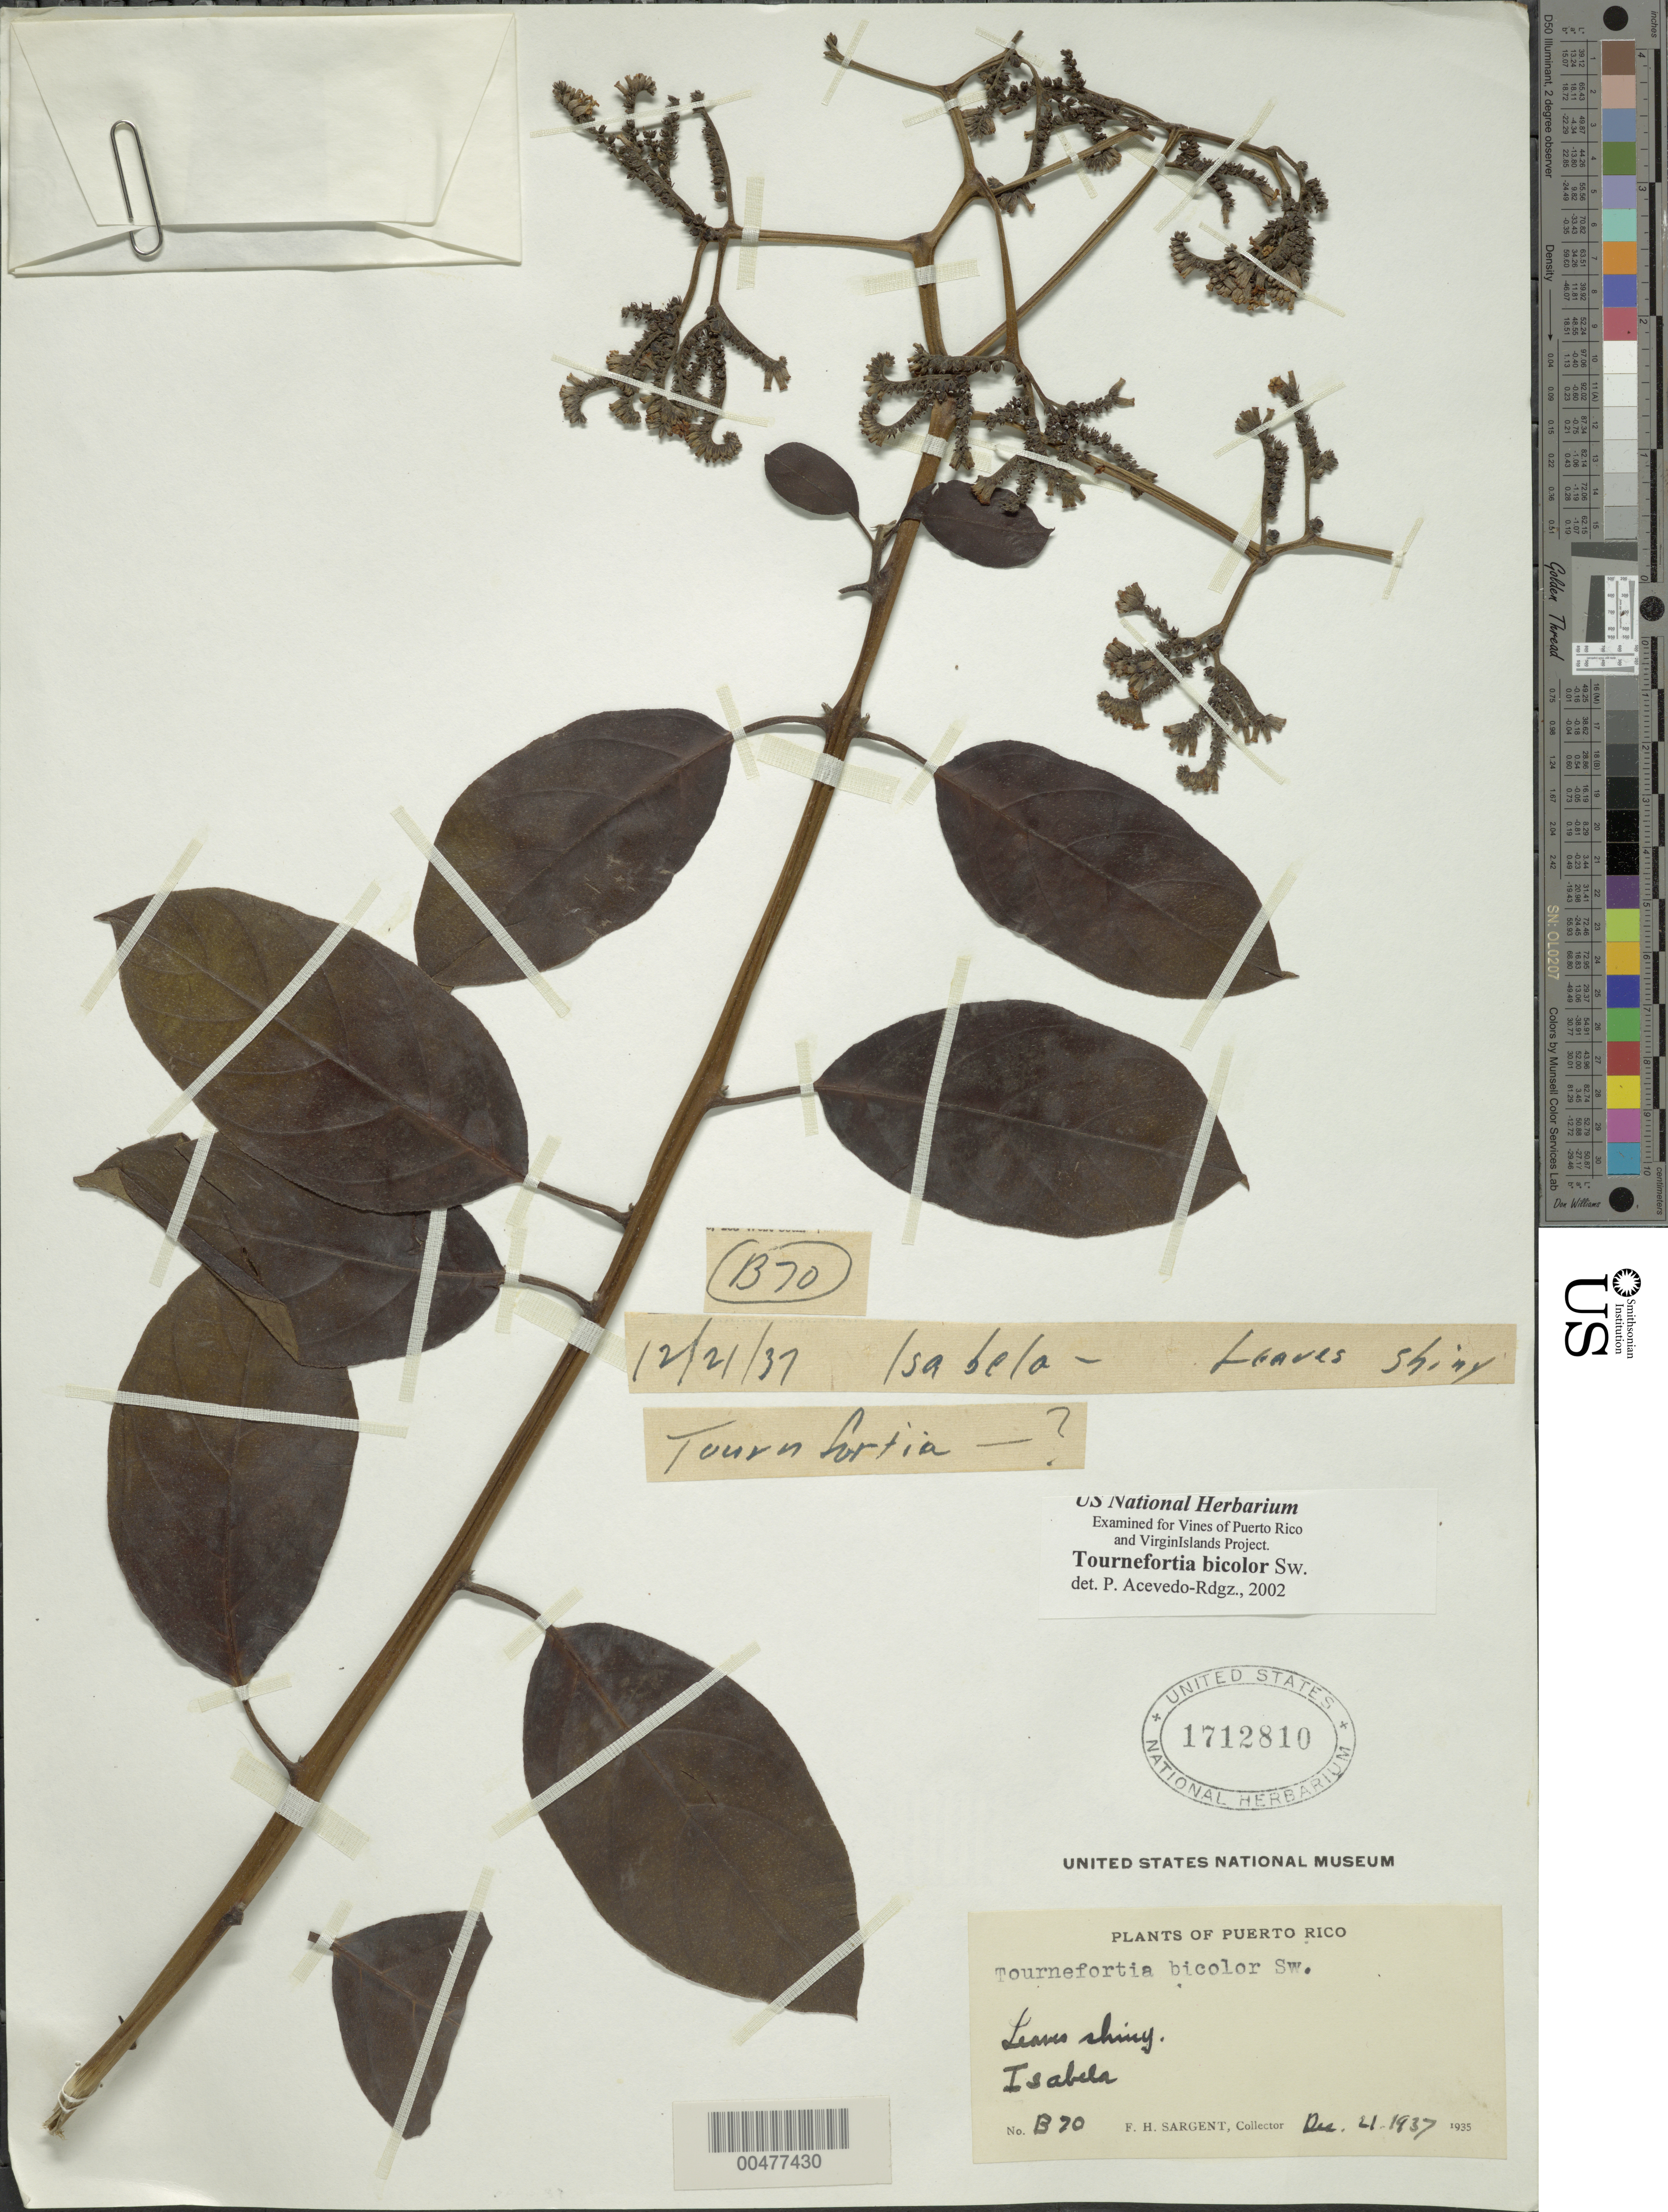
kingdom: Plantae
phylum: Tracheophyta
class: Magnoliopsida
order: Boraginales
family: Heliotropiaceae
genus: Tournefortia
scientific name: Tournefortia bicolor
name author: Sw.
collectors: F. H. Sargent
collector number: B70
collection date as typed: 21 Dec 1937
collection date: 1937-12-21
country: Puerto Rico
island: Greater Antilles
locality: Isabela.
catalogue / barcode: US 1712810